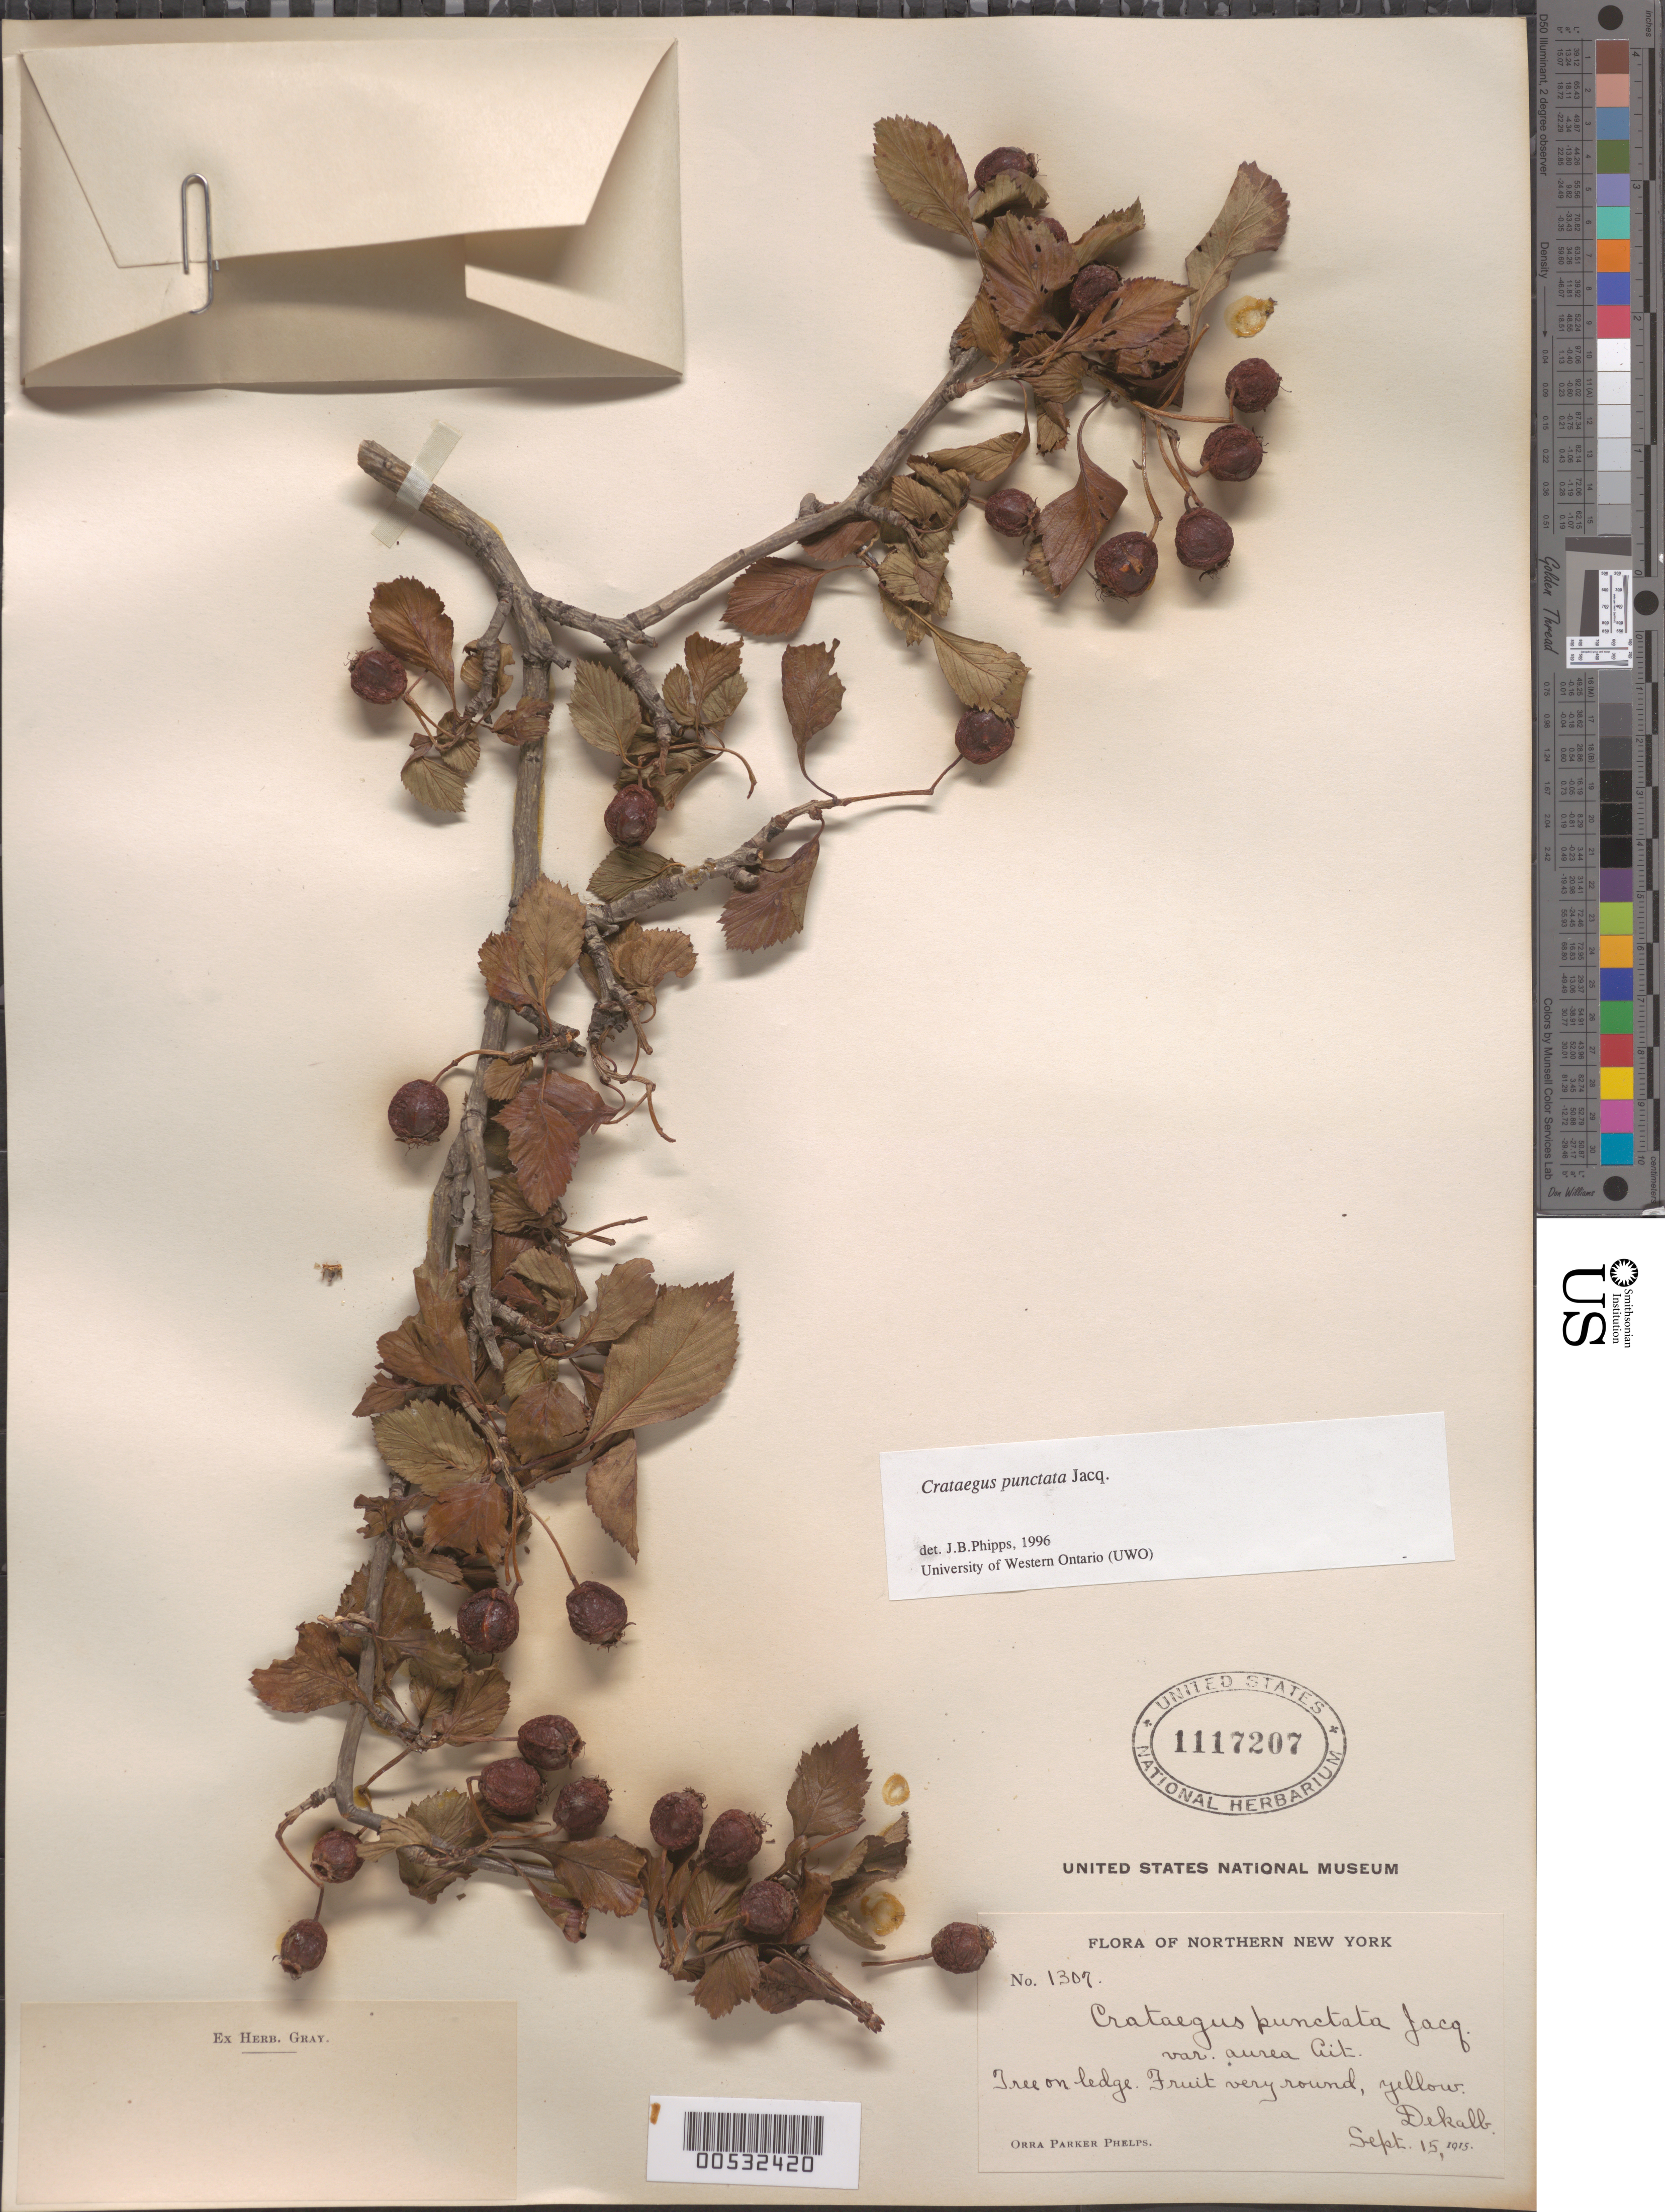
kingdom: Plantae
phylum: Tracheophyta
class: Magnoliopsida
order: Rosales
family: Rosaceae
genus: Crataegus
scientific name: Crataegus punctata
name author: Jacq.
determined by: Phipps, James B., (UWO), University of Western Ontario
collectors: O. P. Phelps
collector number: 1307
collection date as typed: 15 Sep 1915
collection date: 1915-09-15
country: United States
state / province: New York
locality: DeKalb, northern New York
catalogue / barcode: US 1117207